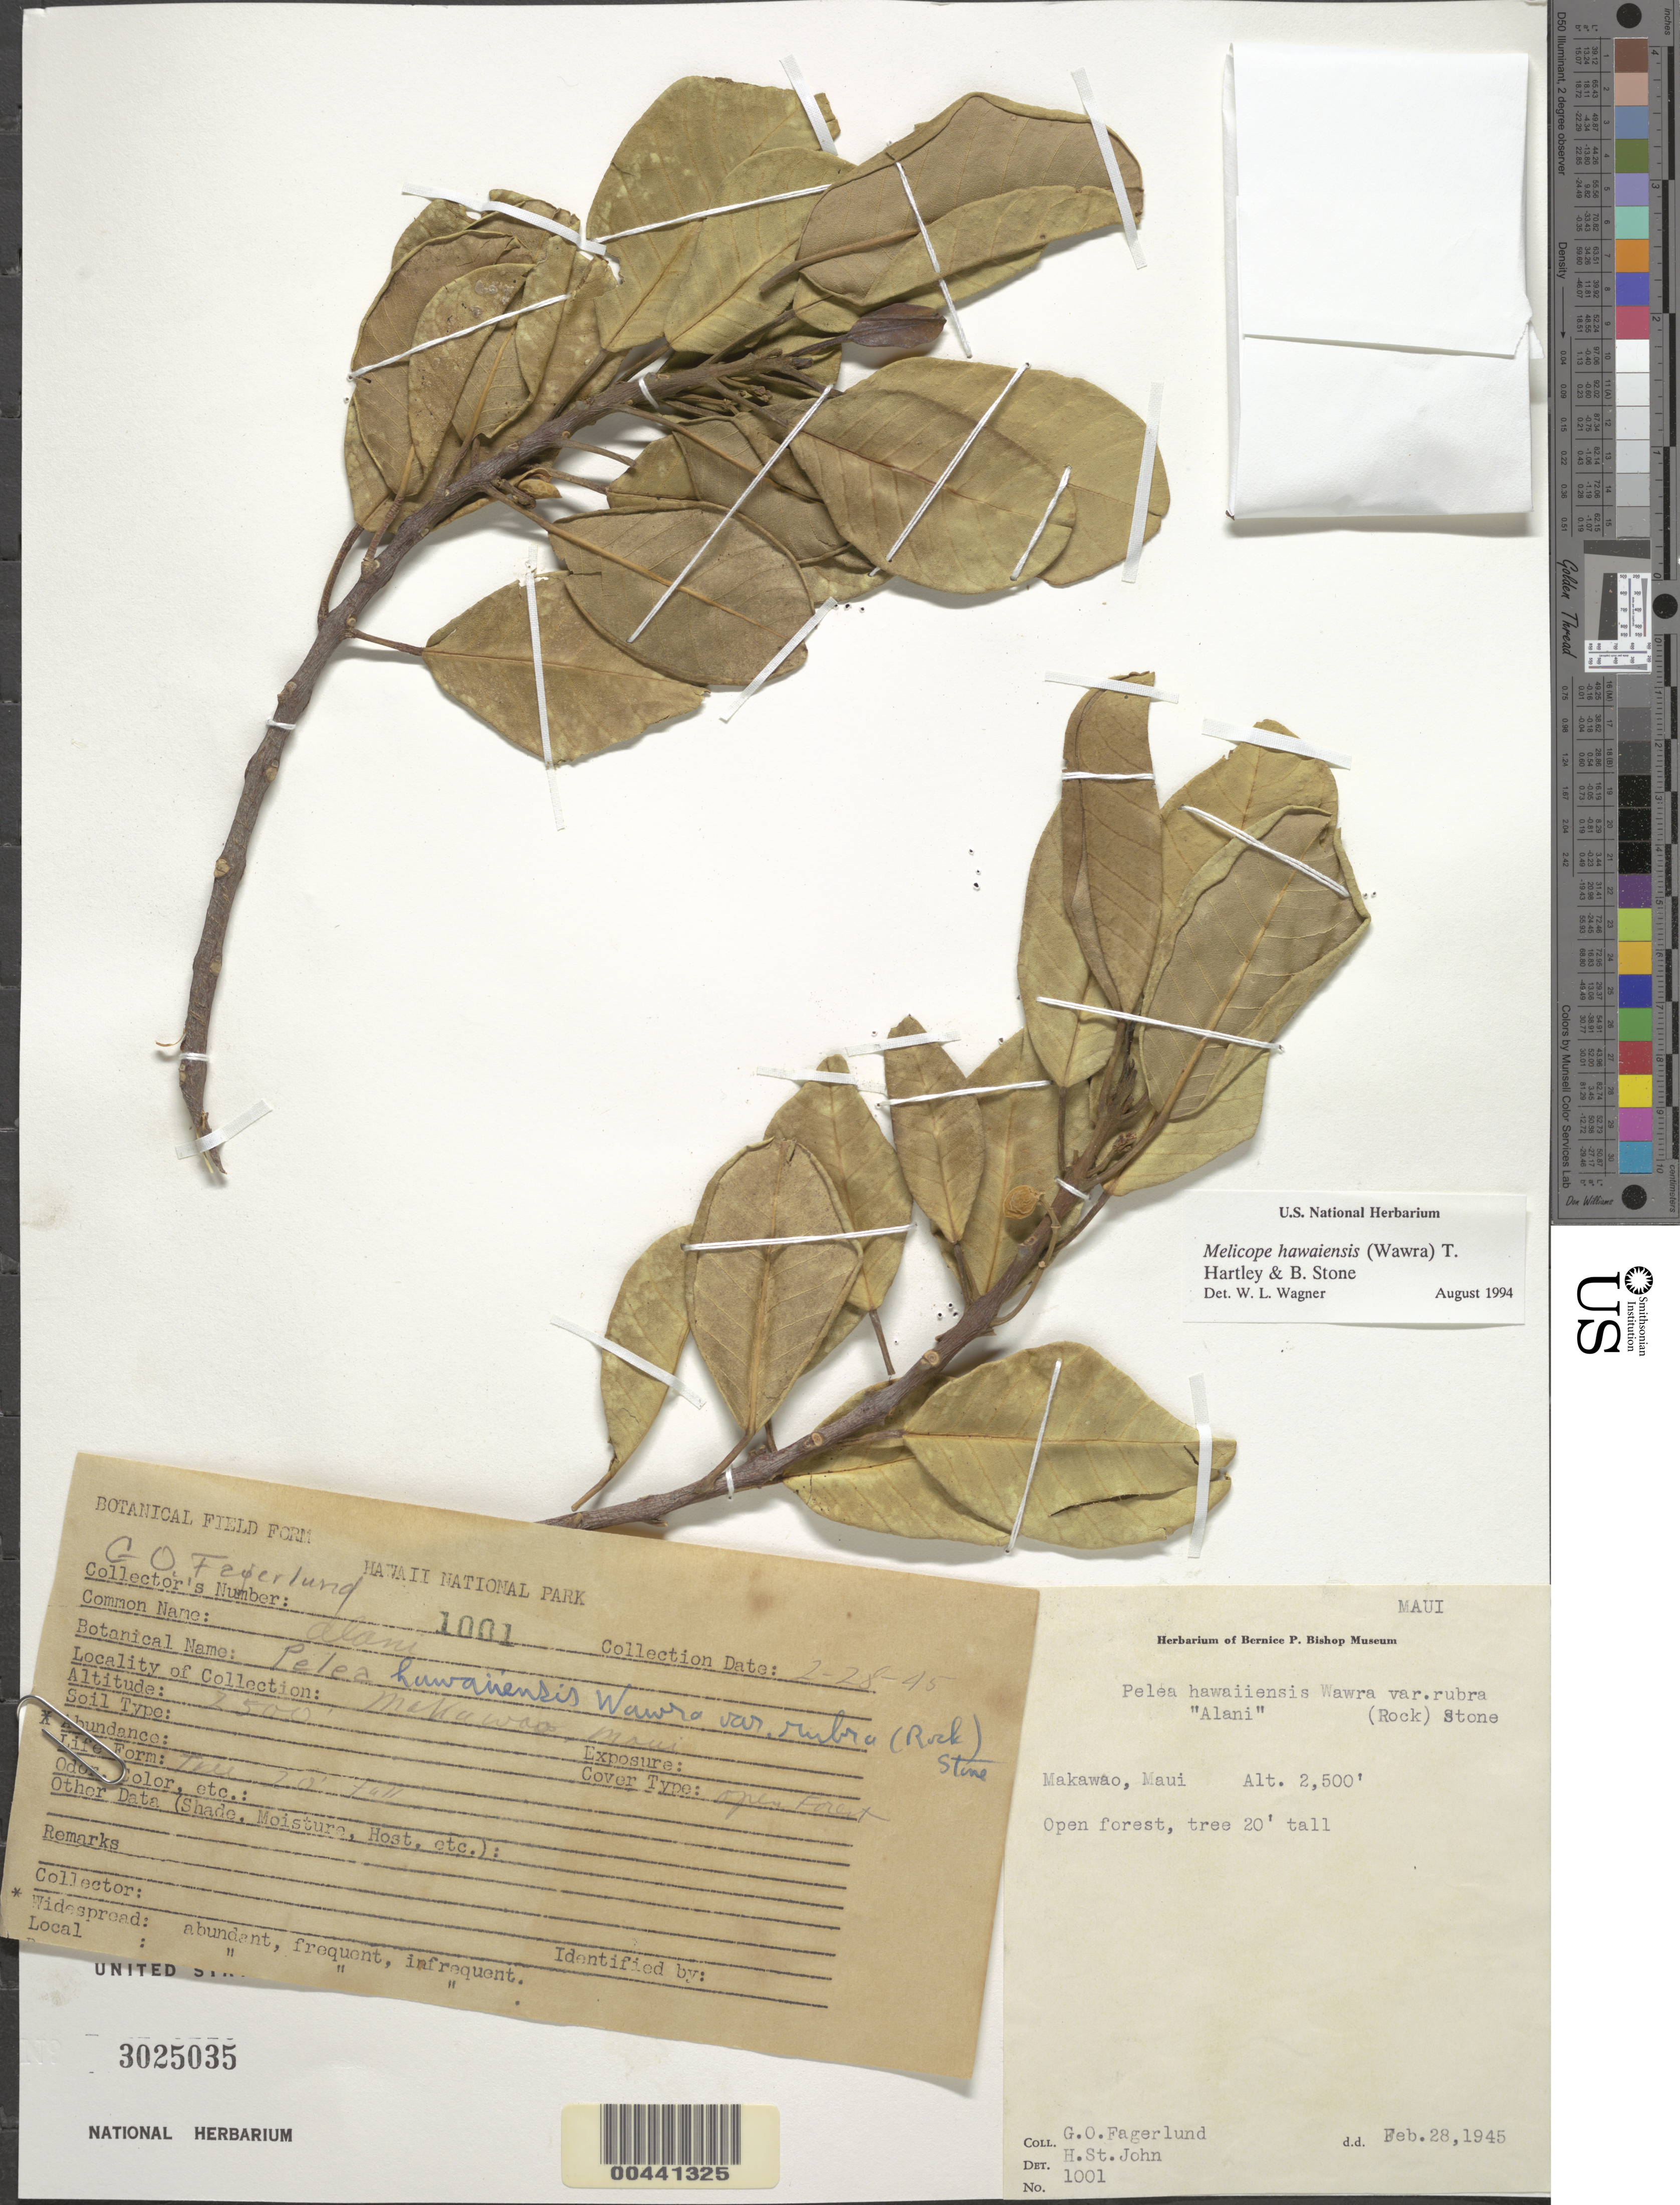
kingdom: Plantae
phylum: Tracheophyta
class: Magnoliopsida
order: Sapindales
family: Rutaceae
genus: Melicope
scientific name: Melicope hawaiensis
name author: (Wawra) T.G. Hartley & B.C. Stone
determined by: Wagner, W. L., (BOT), Smithsonian Institution - National Museum of Natural History (UNITED STATES)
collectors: G. Fagerlund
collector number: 1001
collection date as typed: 28 Feb 1945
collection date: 1945-02-28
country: United States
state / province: Hawaii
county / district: Maui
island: Maui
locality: Makawao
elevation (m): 762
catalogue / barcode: US 3025035